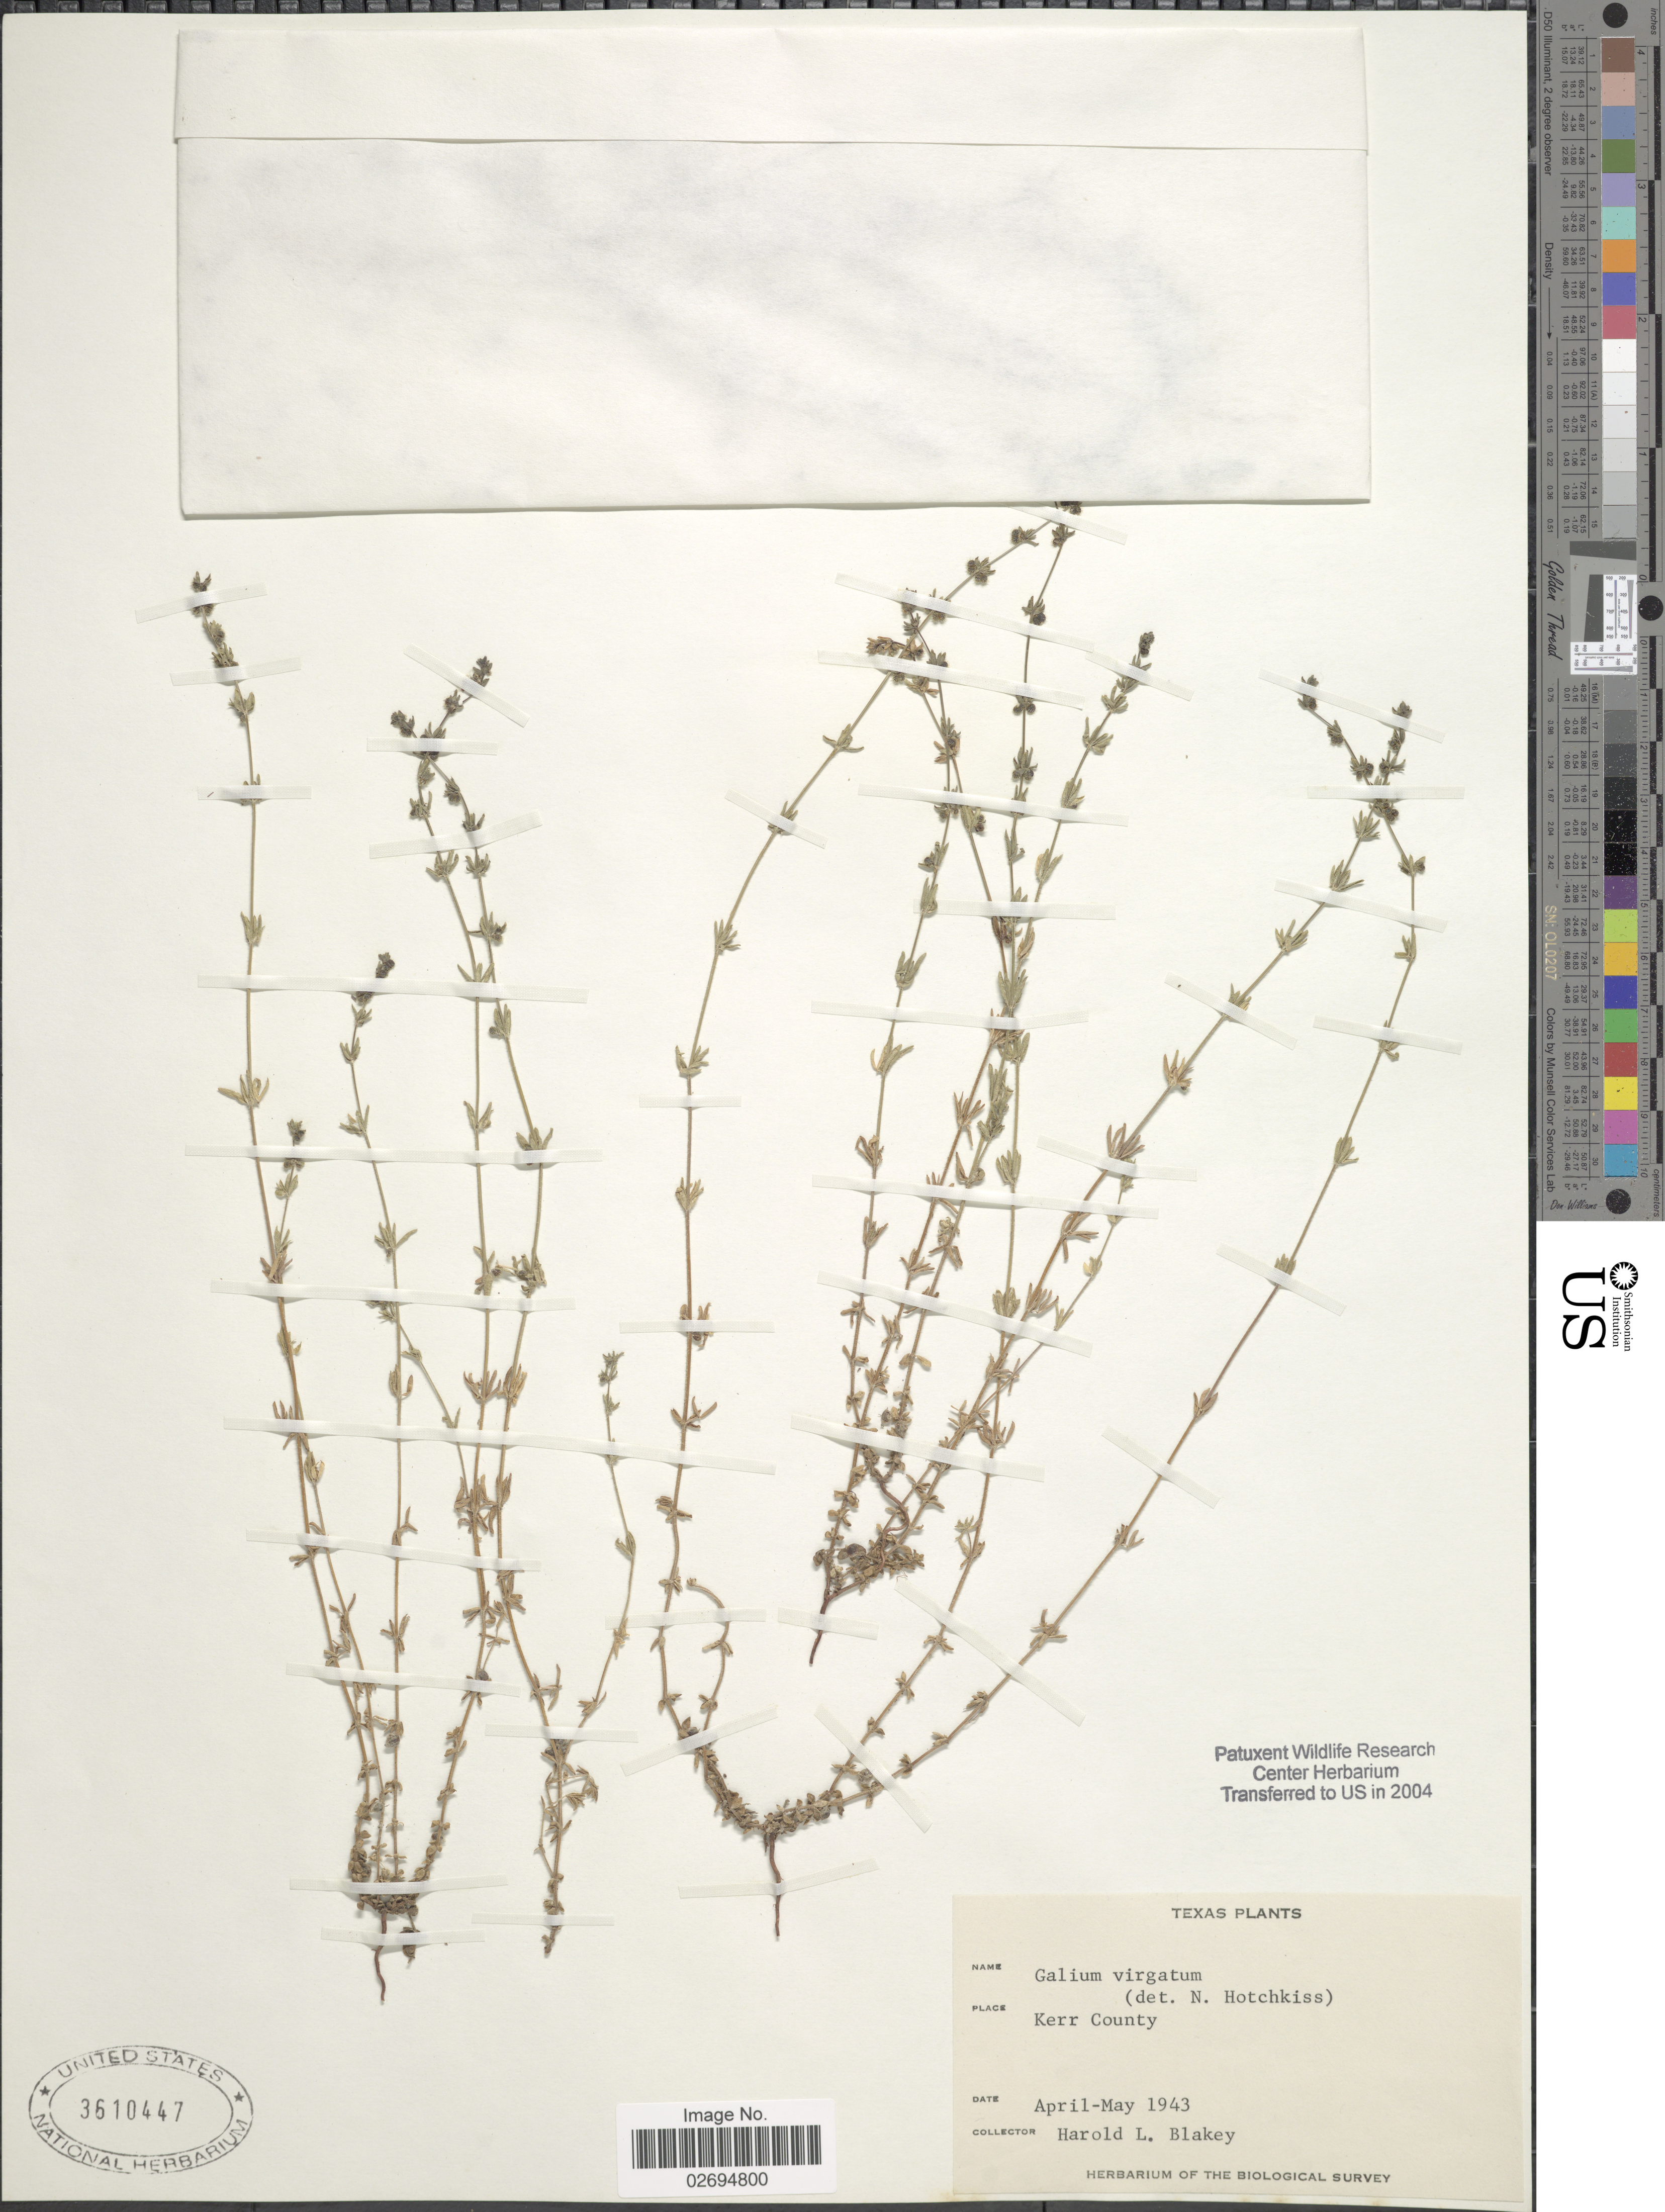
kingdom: Plantae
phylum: Tracheophyta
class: Magnoliopsida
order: Gentianales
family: Rubiaceae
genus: Galium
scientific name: Galium virgatum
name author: Nutt.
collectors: H. Blakey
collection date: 1943-04/1943-05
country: United States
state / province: Texas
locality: Kerr County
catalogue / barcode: US 3610447